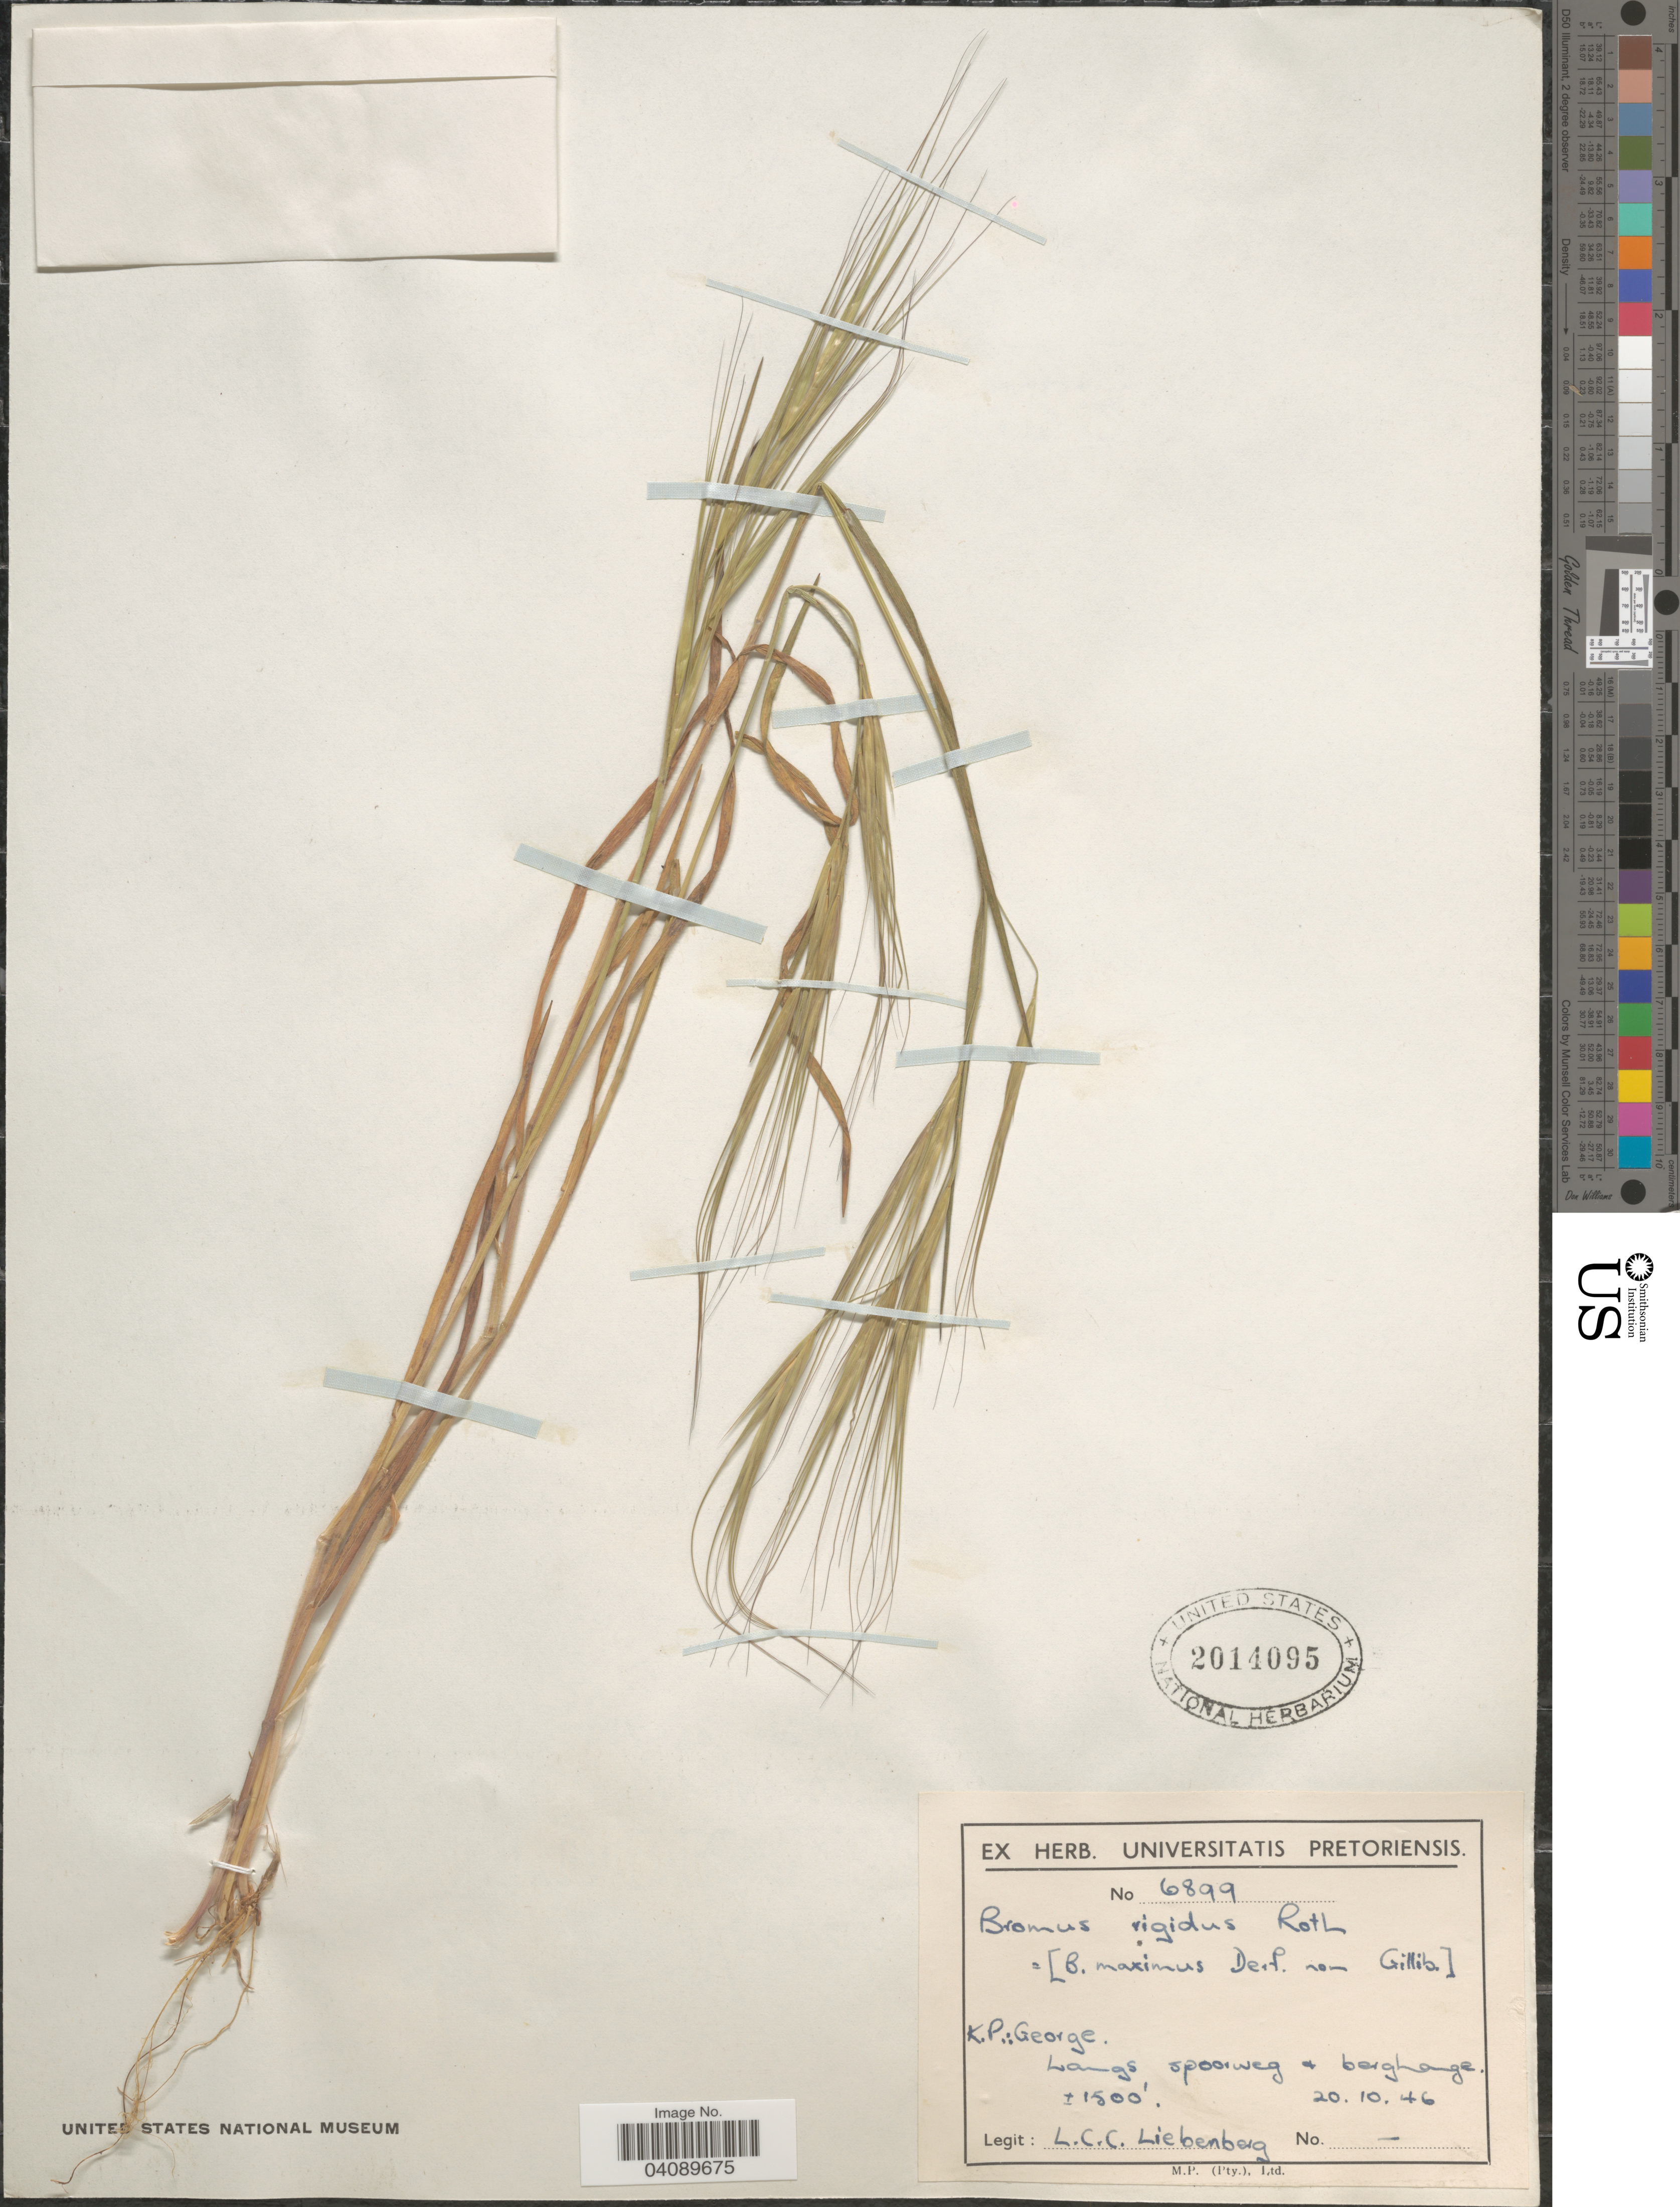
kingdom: Plantae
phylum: Tracheophyta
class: Liliopsida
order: Poales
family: Poaceae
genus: Bromus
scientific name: Bromus rigidus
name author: Roth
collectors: L. Liebenberg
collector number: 6899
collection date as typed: Transcribed d/m/y: 20/10/46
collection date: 1946-10-20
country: South Africa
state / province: Western Cape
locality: K.P.: George. Langs, spoorweg & berghange.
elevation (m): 457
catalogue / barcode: US 2014095